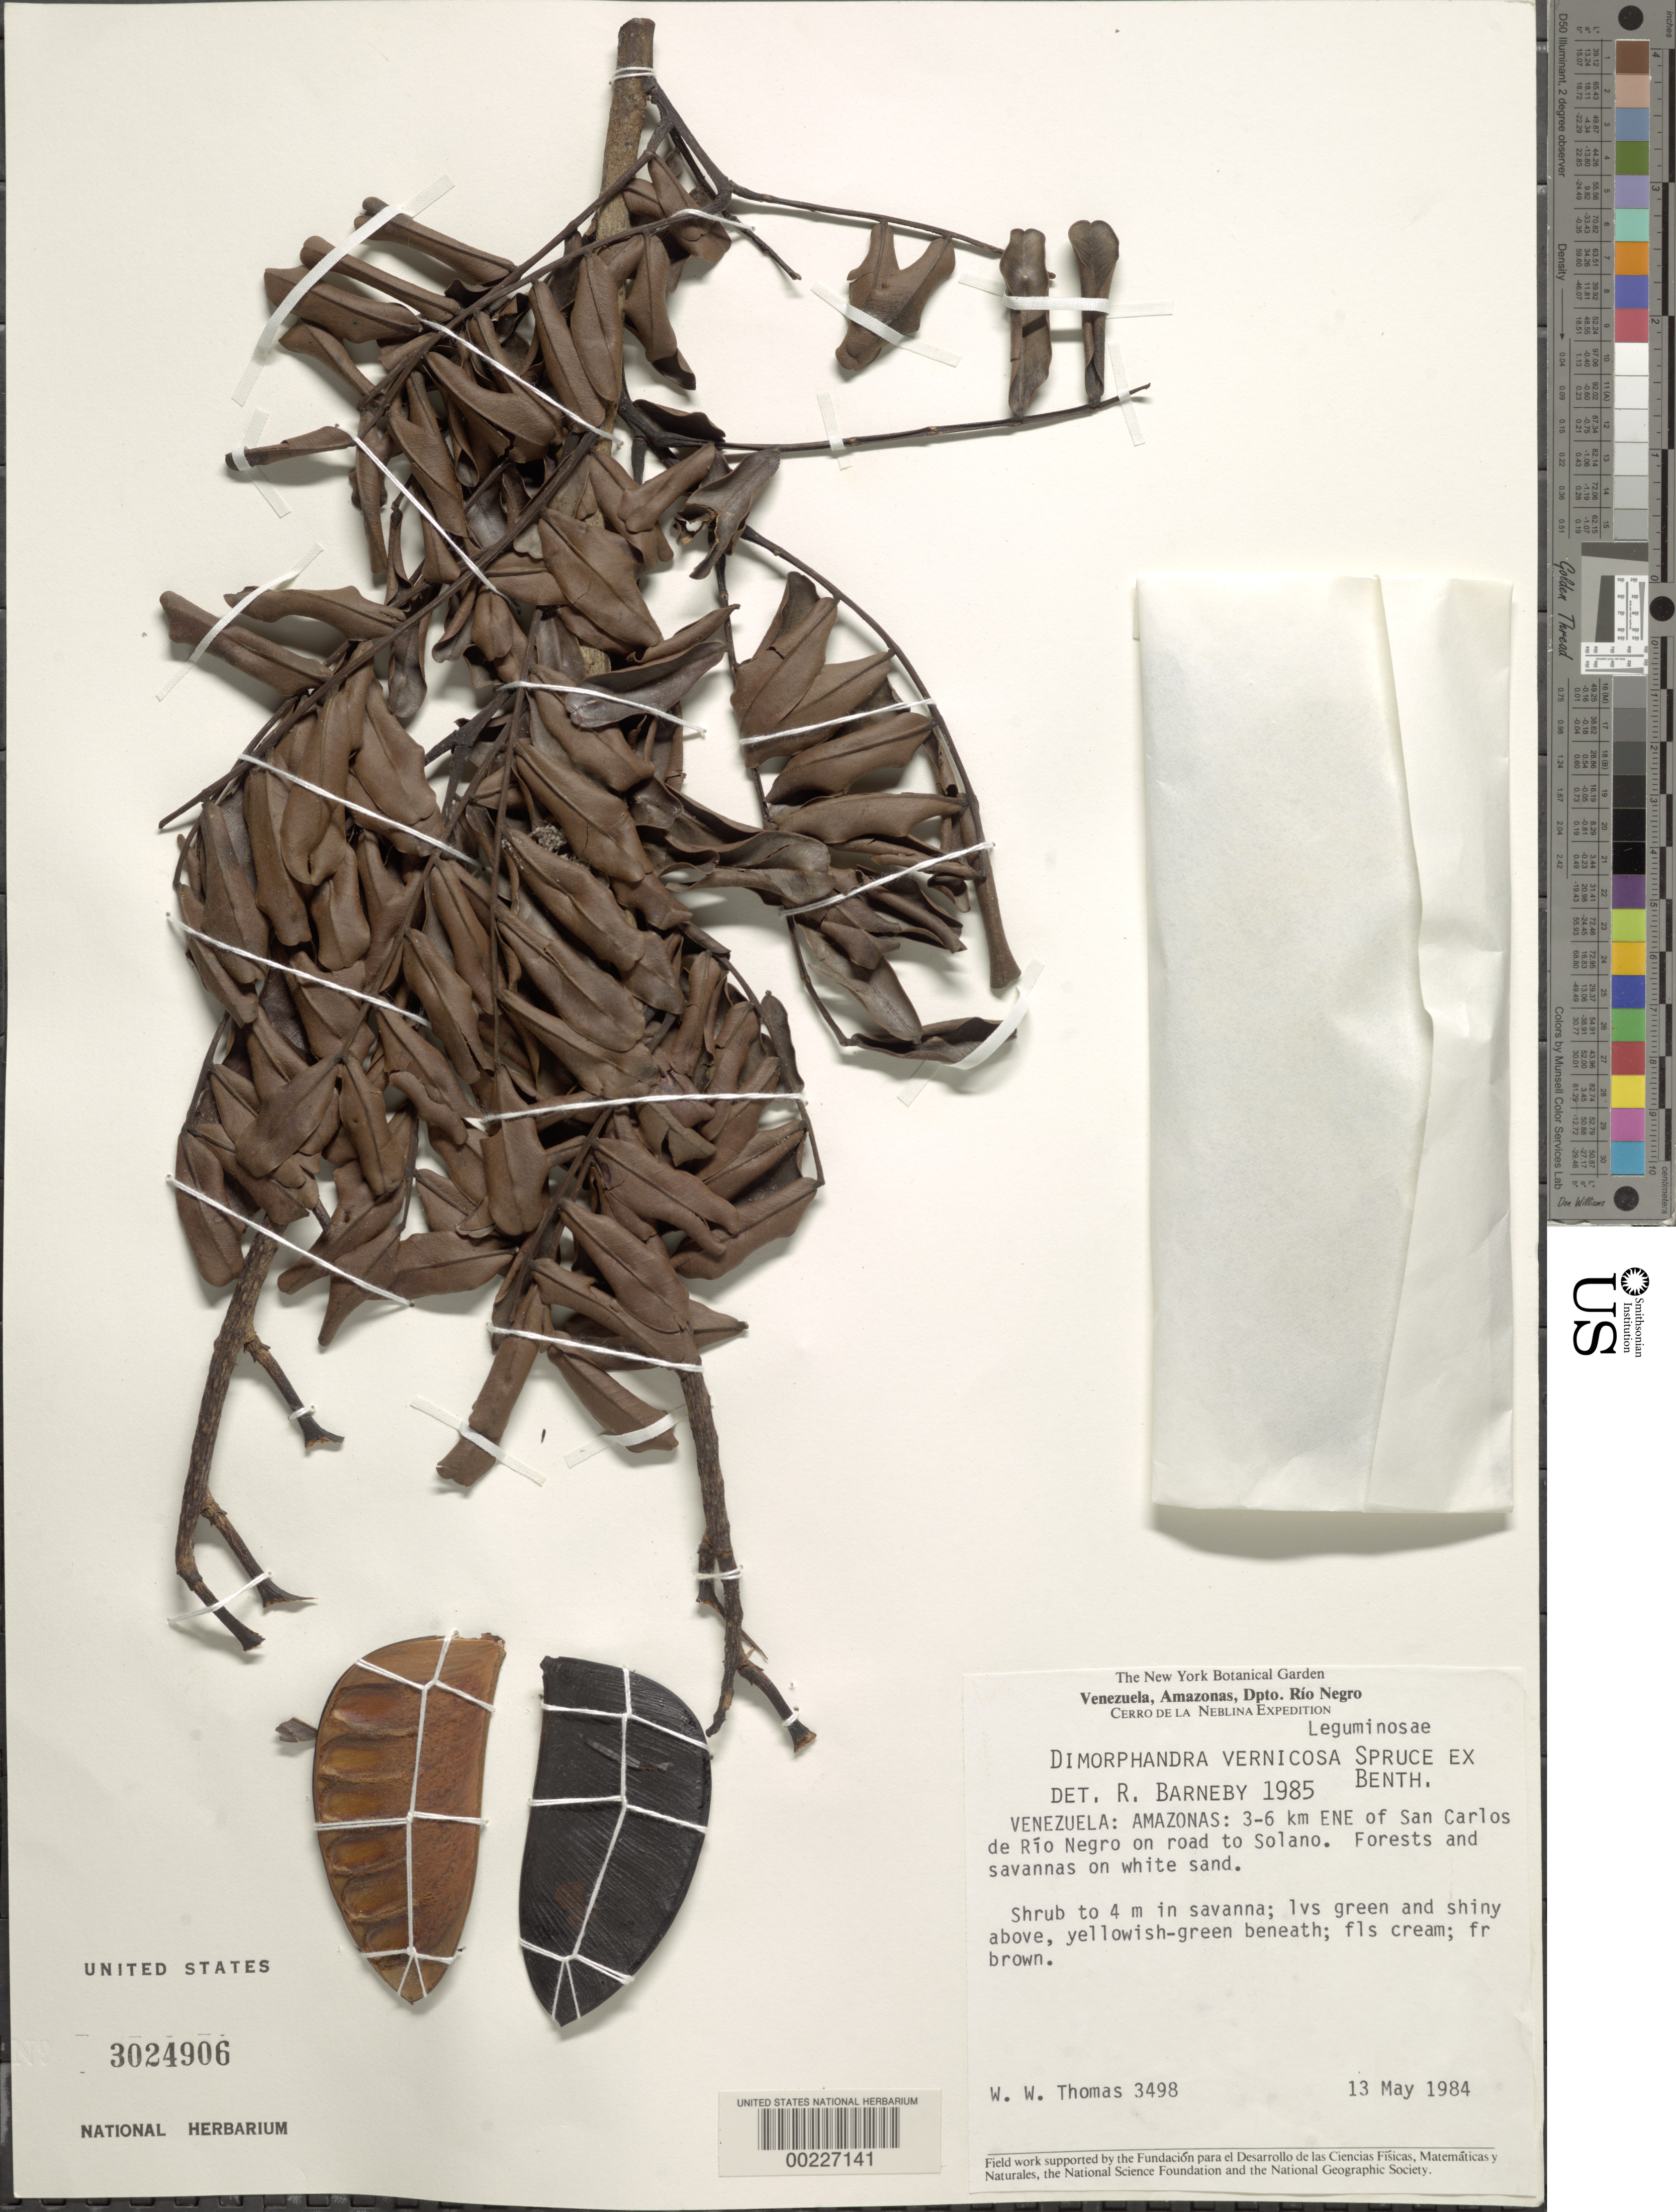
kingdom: Plantae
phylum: Tracheophyta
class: Magnoliopsida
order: Fabales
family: Fabaceae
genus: Dimorphandra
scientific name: Dimorphandra vernicosa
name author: Spruce ex Benth.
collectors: W. W. Thomas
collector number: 3498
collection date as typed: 13 May 1984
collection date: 1984-05-13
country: Venezuela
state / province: Amazonas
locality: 3-6 km ENE of San Carlos de Rio Negro on road to Solano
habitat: Forests and savannas on white sand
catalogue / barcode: US 3024906